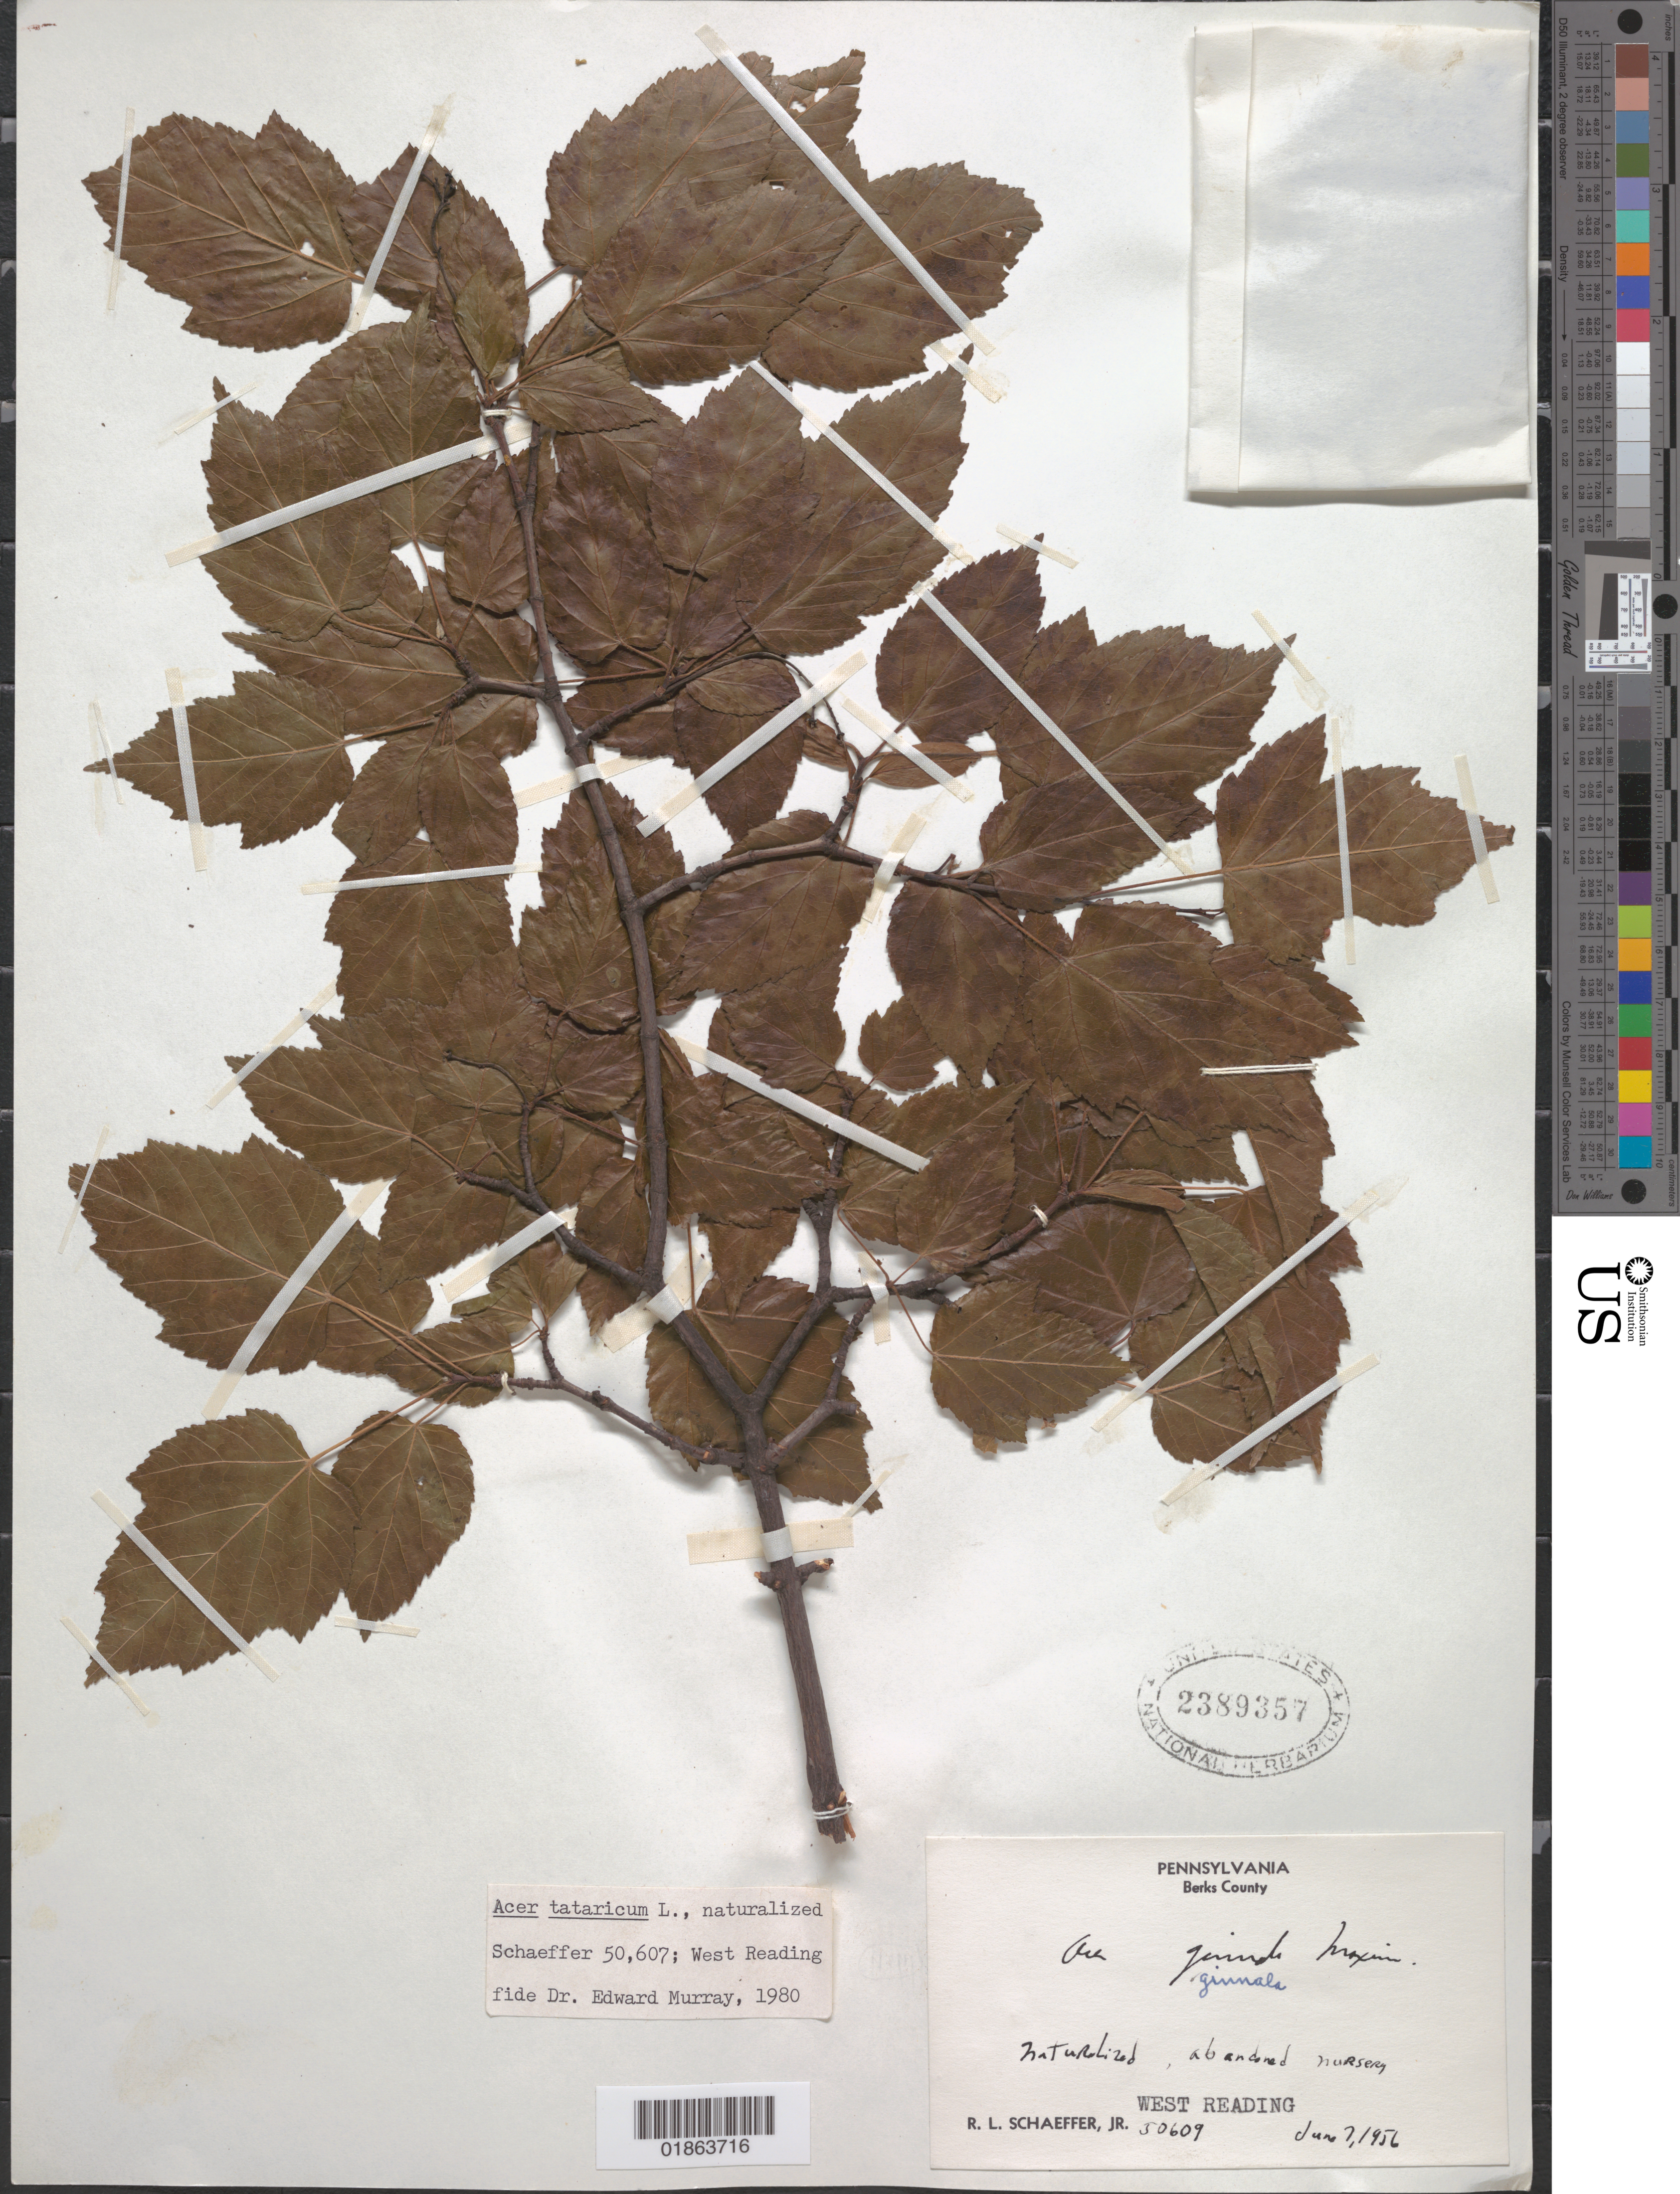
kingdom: Plantae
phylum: Tracheophyta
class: Magnoliopsida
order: Sapindales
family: Sapindaceae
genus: Acer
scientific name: Acer tataricum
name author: L.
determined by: Murray, Edward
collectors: R. L. Schaeffer Jr.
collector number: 50609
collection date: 1956-06-07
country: United States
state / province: Pennsylvania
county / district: Berks County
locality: West Reading, abandoned nursery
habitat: Abandoned nursery. Cultivated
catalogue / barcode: US 2389357